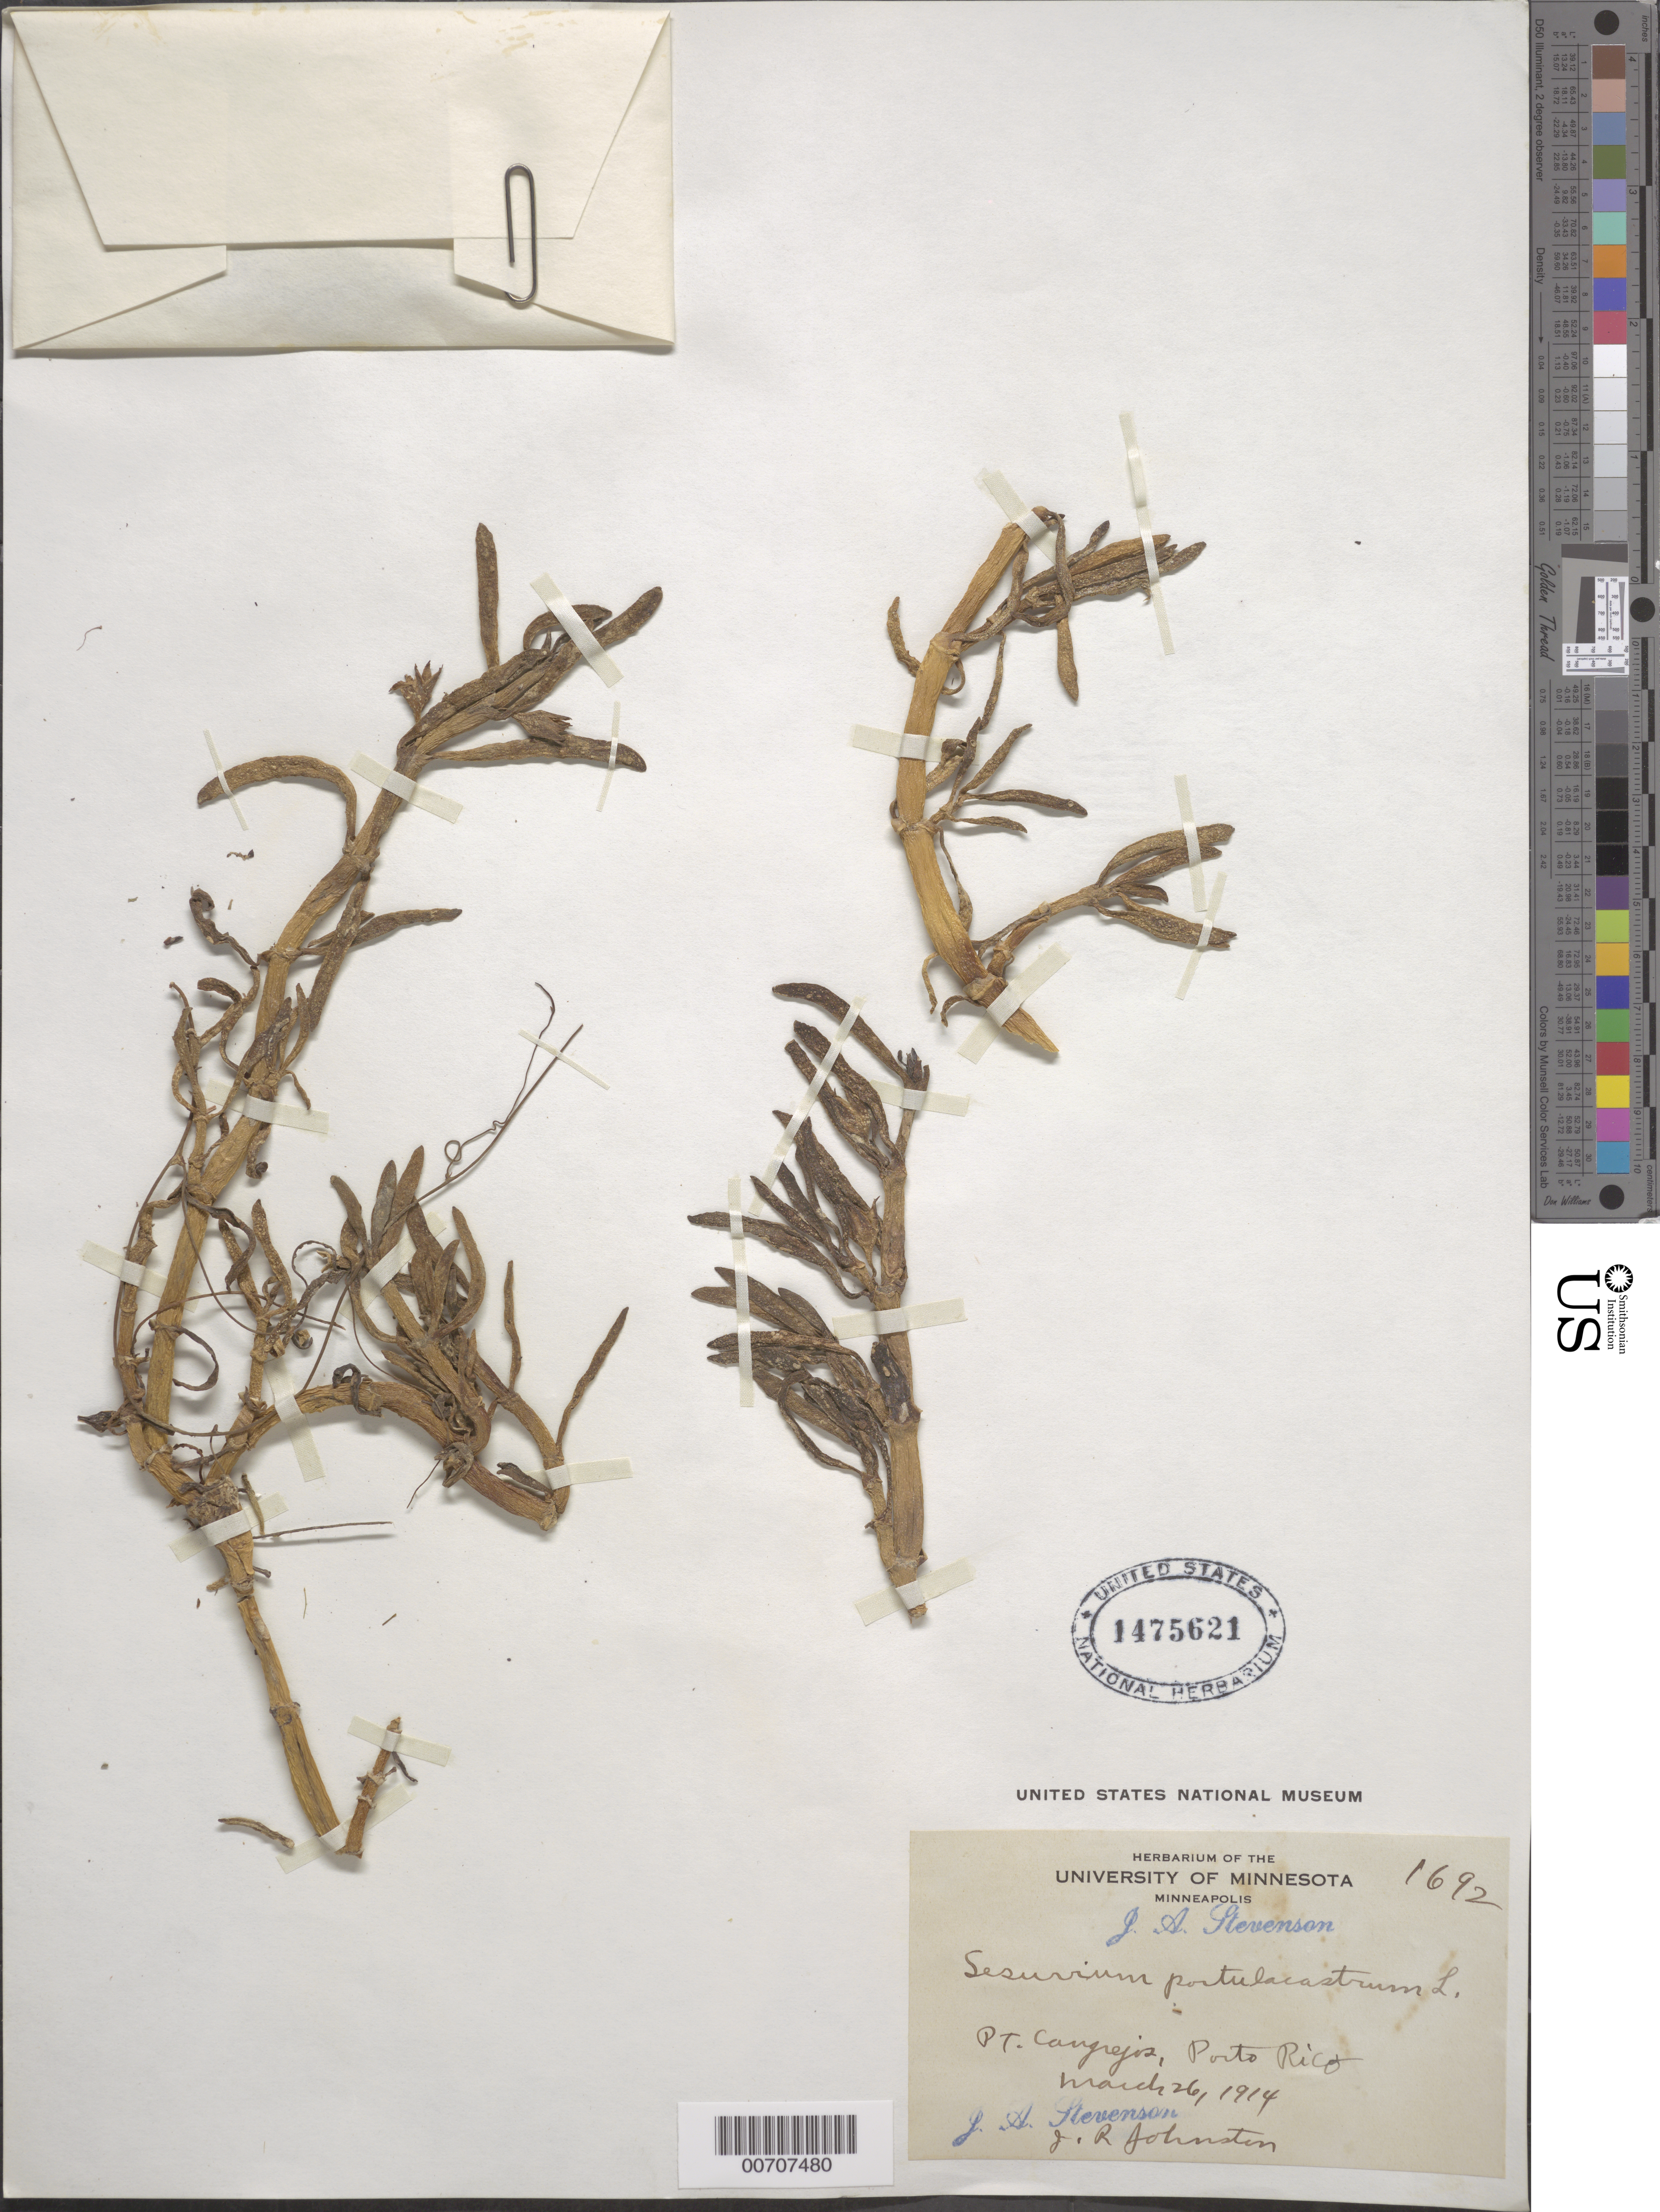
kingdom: Plantae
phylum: Tracheophyta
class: Magnoliopsida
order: Caryophyllales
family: Aizoaceae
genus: Sesuvium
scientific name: Sesuvium portulacastrum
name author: (L.) L.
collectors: J. Stevenson & J. Johnston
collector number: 1692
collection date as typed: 26 Mar 1914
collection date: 1914-03-26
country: Puerto Rico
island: Greater Antilles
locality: PT. Cangrejos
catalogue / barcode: US 1475621